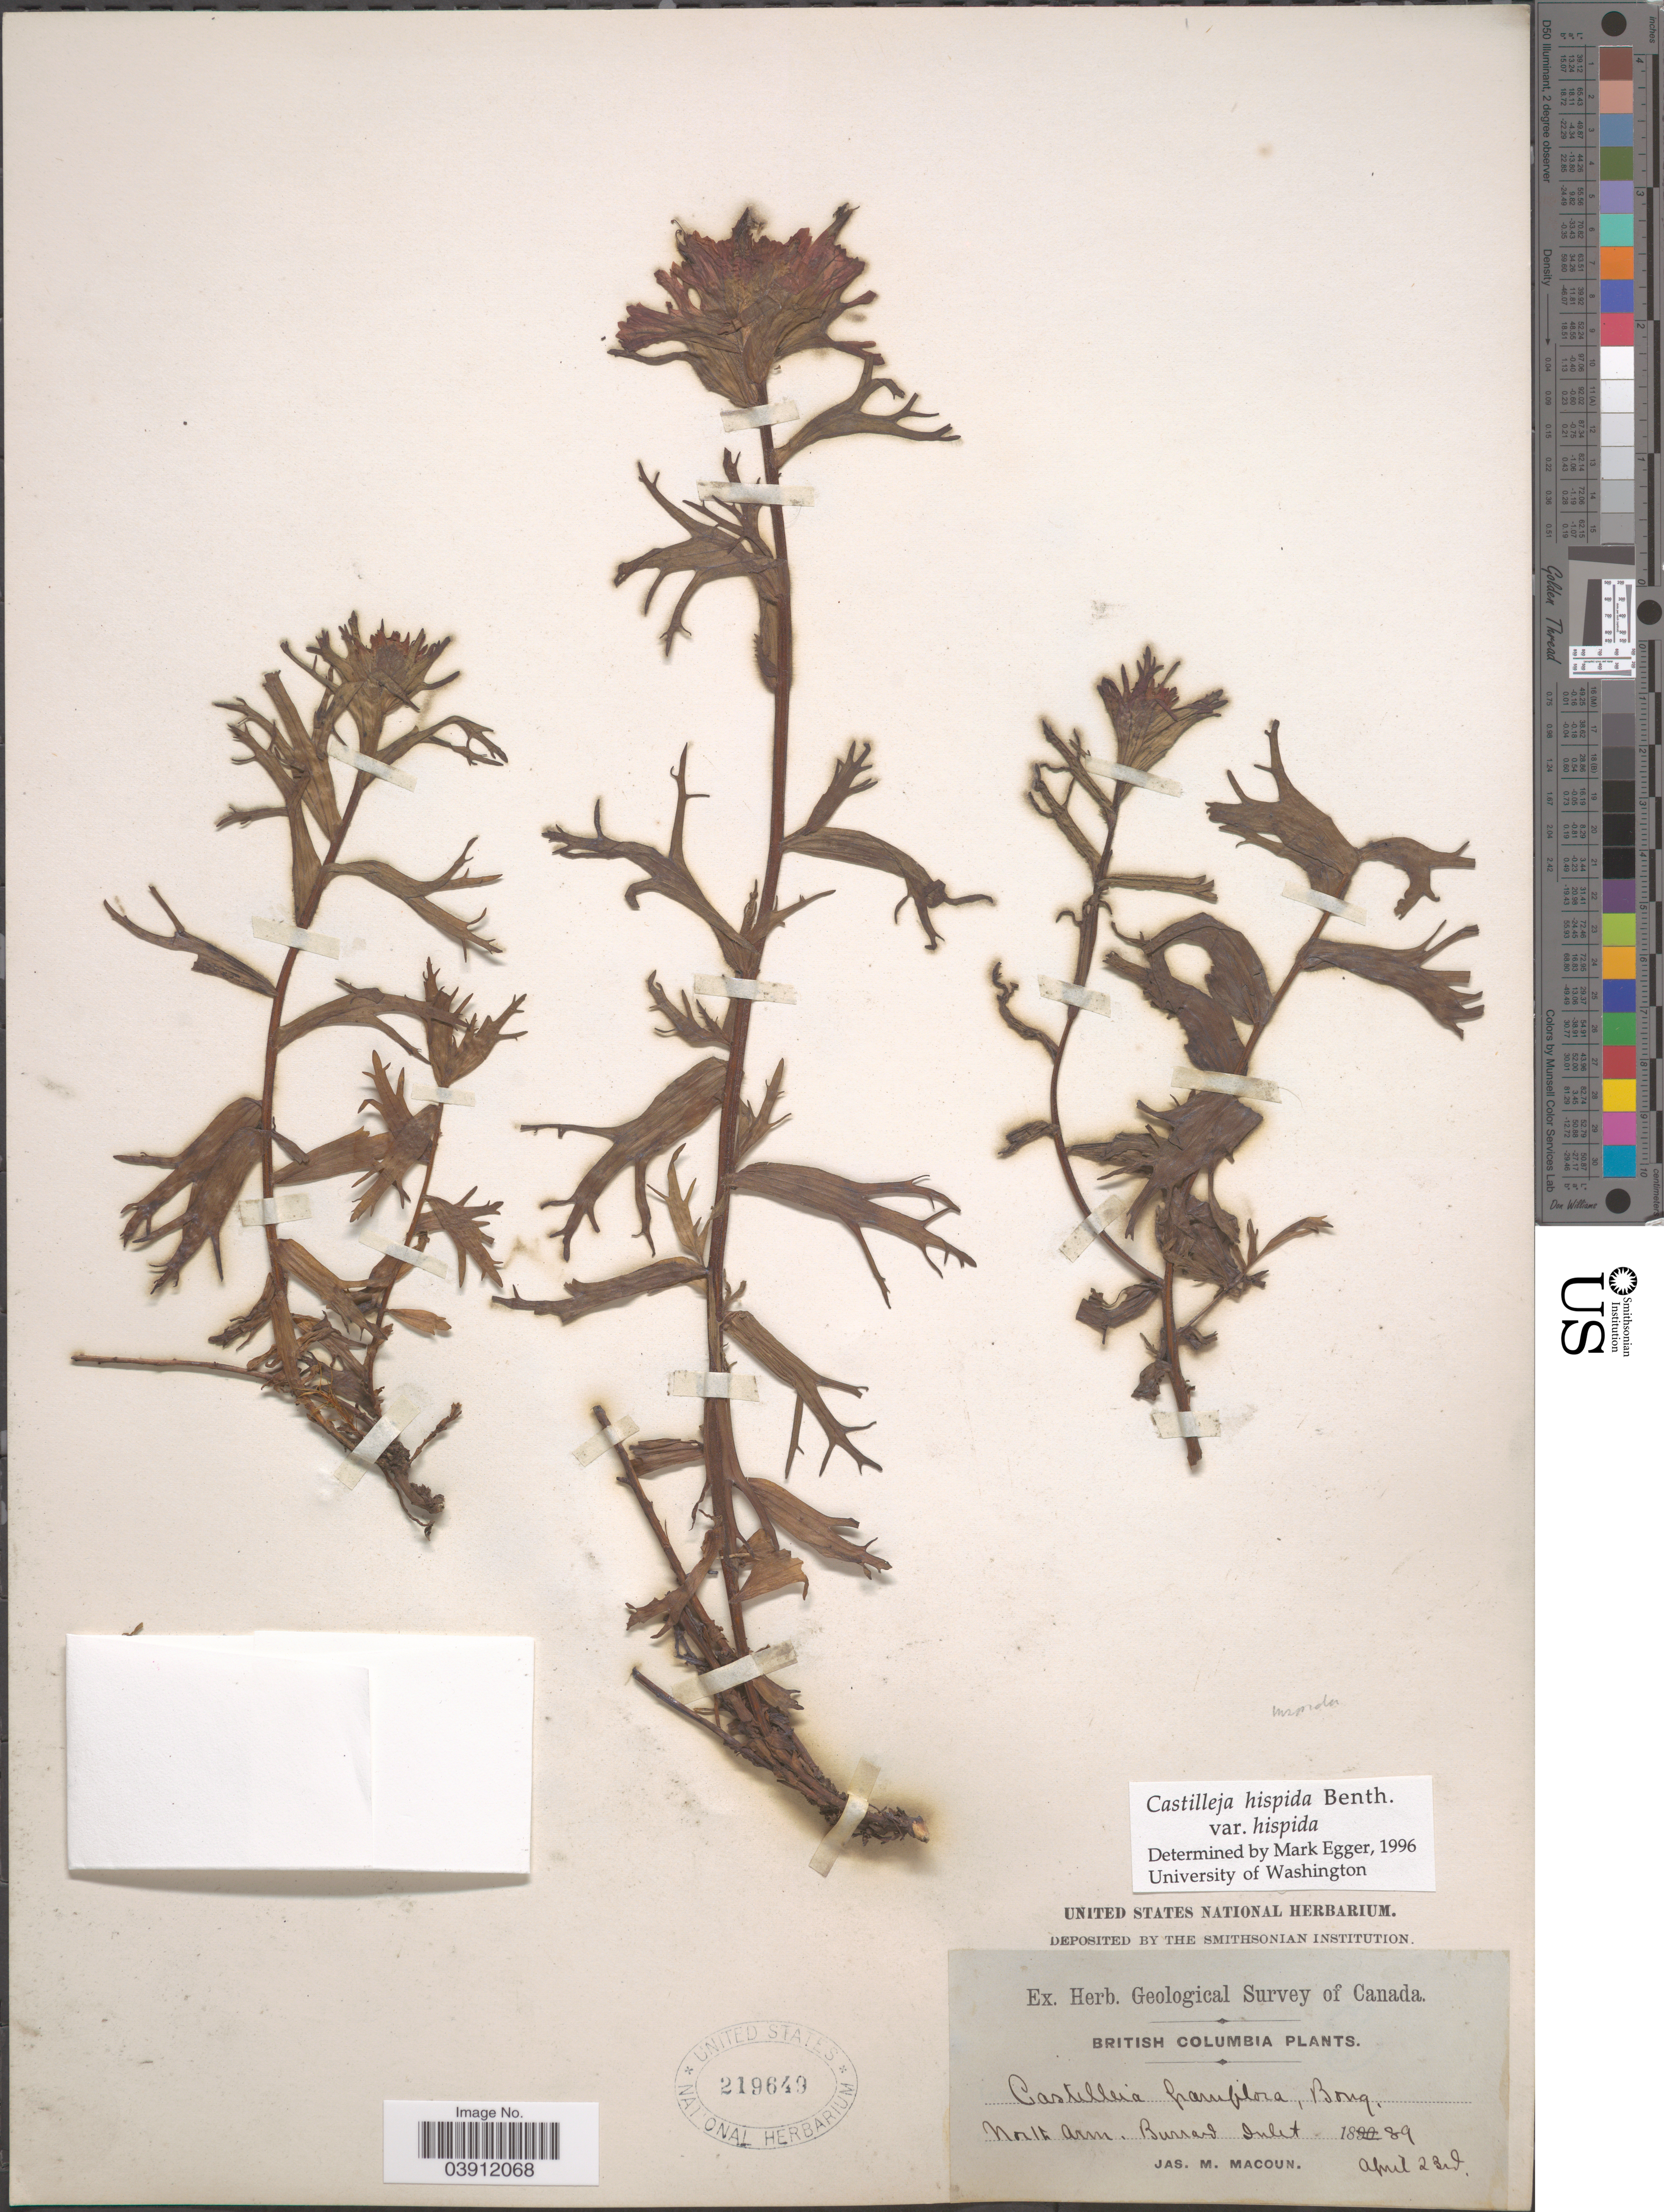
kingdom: Plantae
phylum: Tracheophyta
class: Magnoliopsida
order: Lamiales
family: Orobanchaceae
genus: Castilleja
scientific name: Castilleja hispida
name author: Benth. ex Hook.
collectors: J. M. Macoun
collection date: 1889-04-23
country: Canada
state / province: British Columbia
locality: North Arm. Burrard Inlet.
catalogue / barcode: US 219649